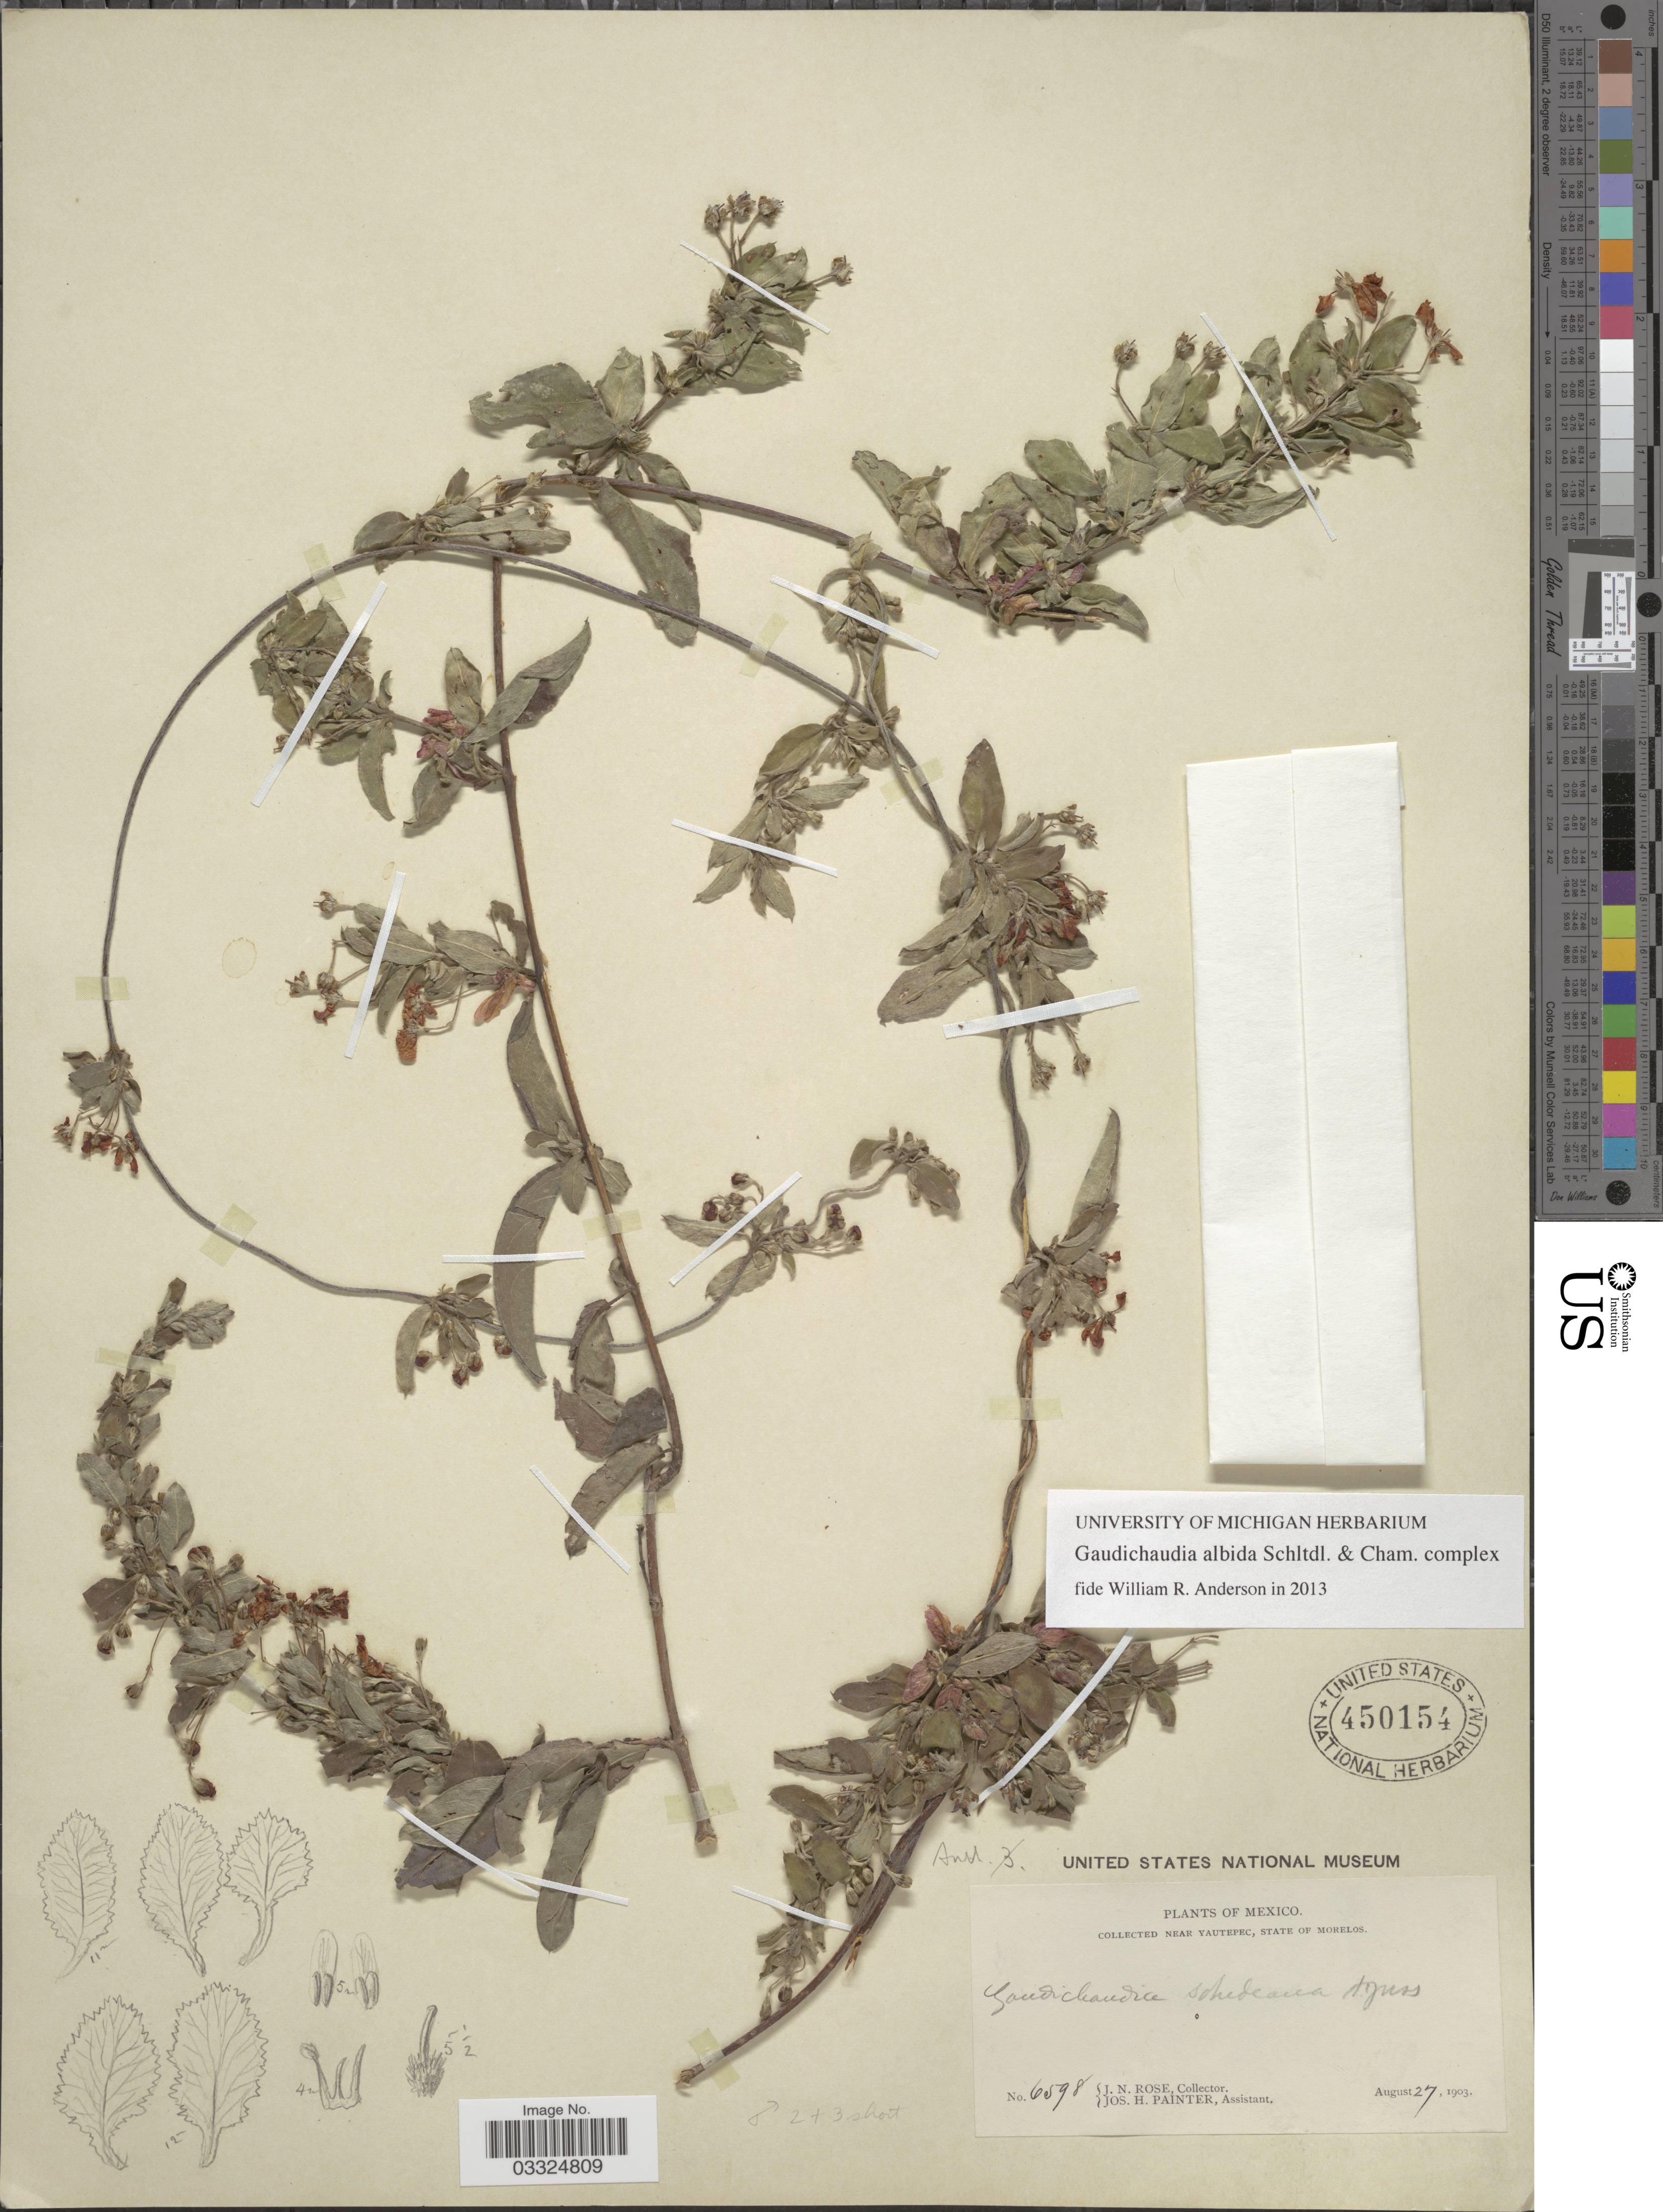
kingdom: Plantae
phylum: Tracheophyta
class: Magnoliopsida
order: Malpighiales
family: Malpighiaceae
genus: Gaudichaudia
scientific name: Gaudichaudia albida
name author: Schltdl. & Cham.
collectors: J. N. Rose & J. H. Painter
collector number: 6598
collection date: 1903-08-27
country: Mexico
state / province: Morelos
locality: Near Yautepec.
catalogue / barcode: US 450154